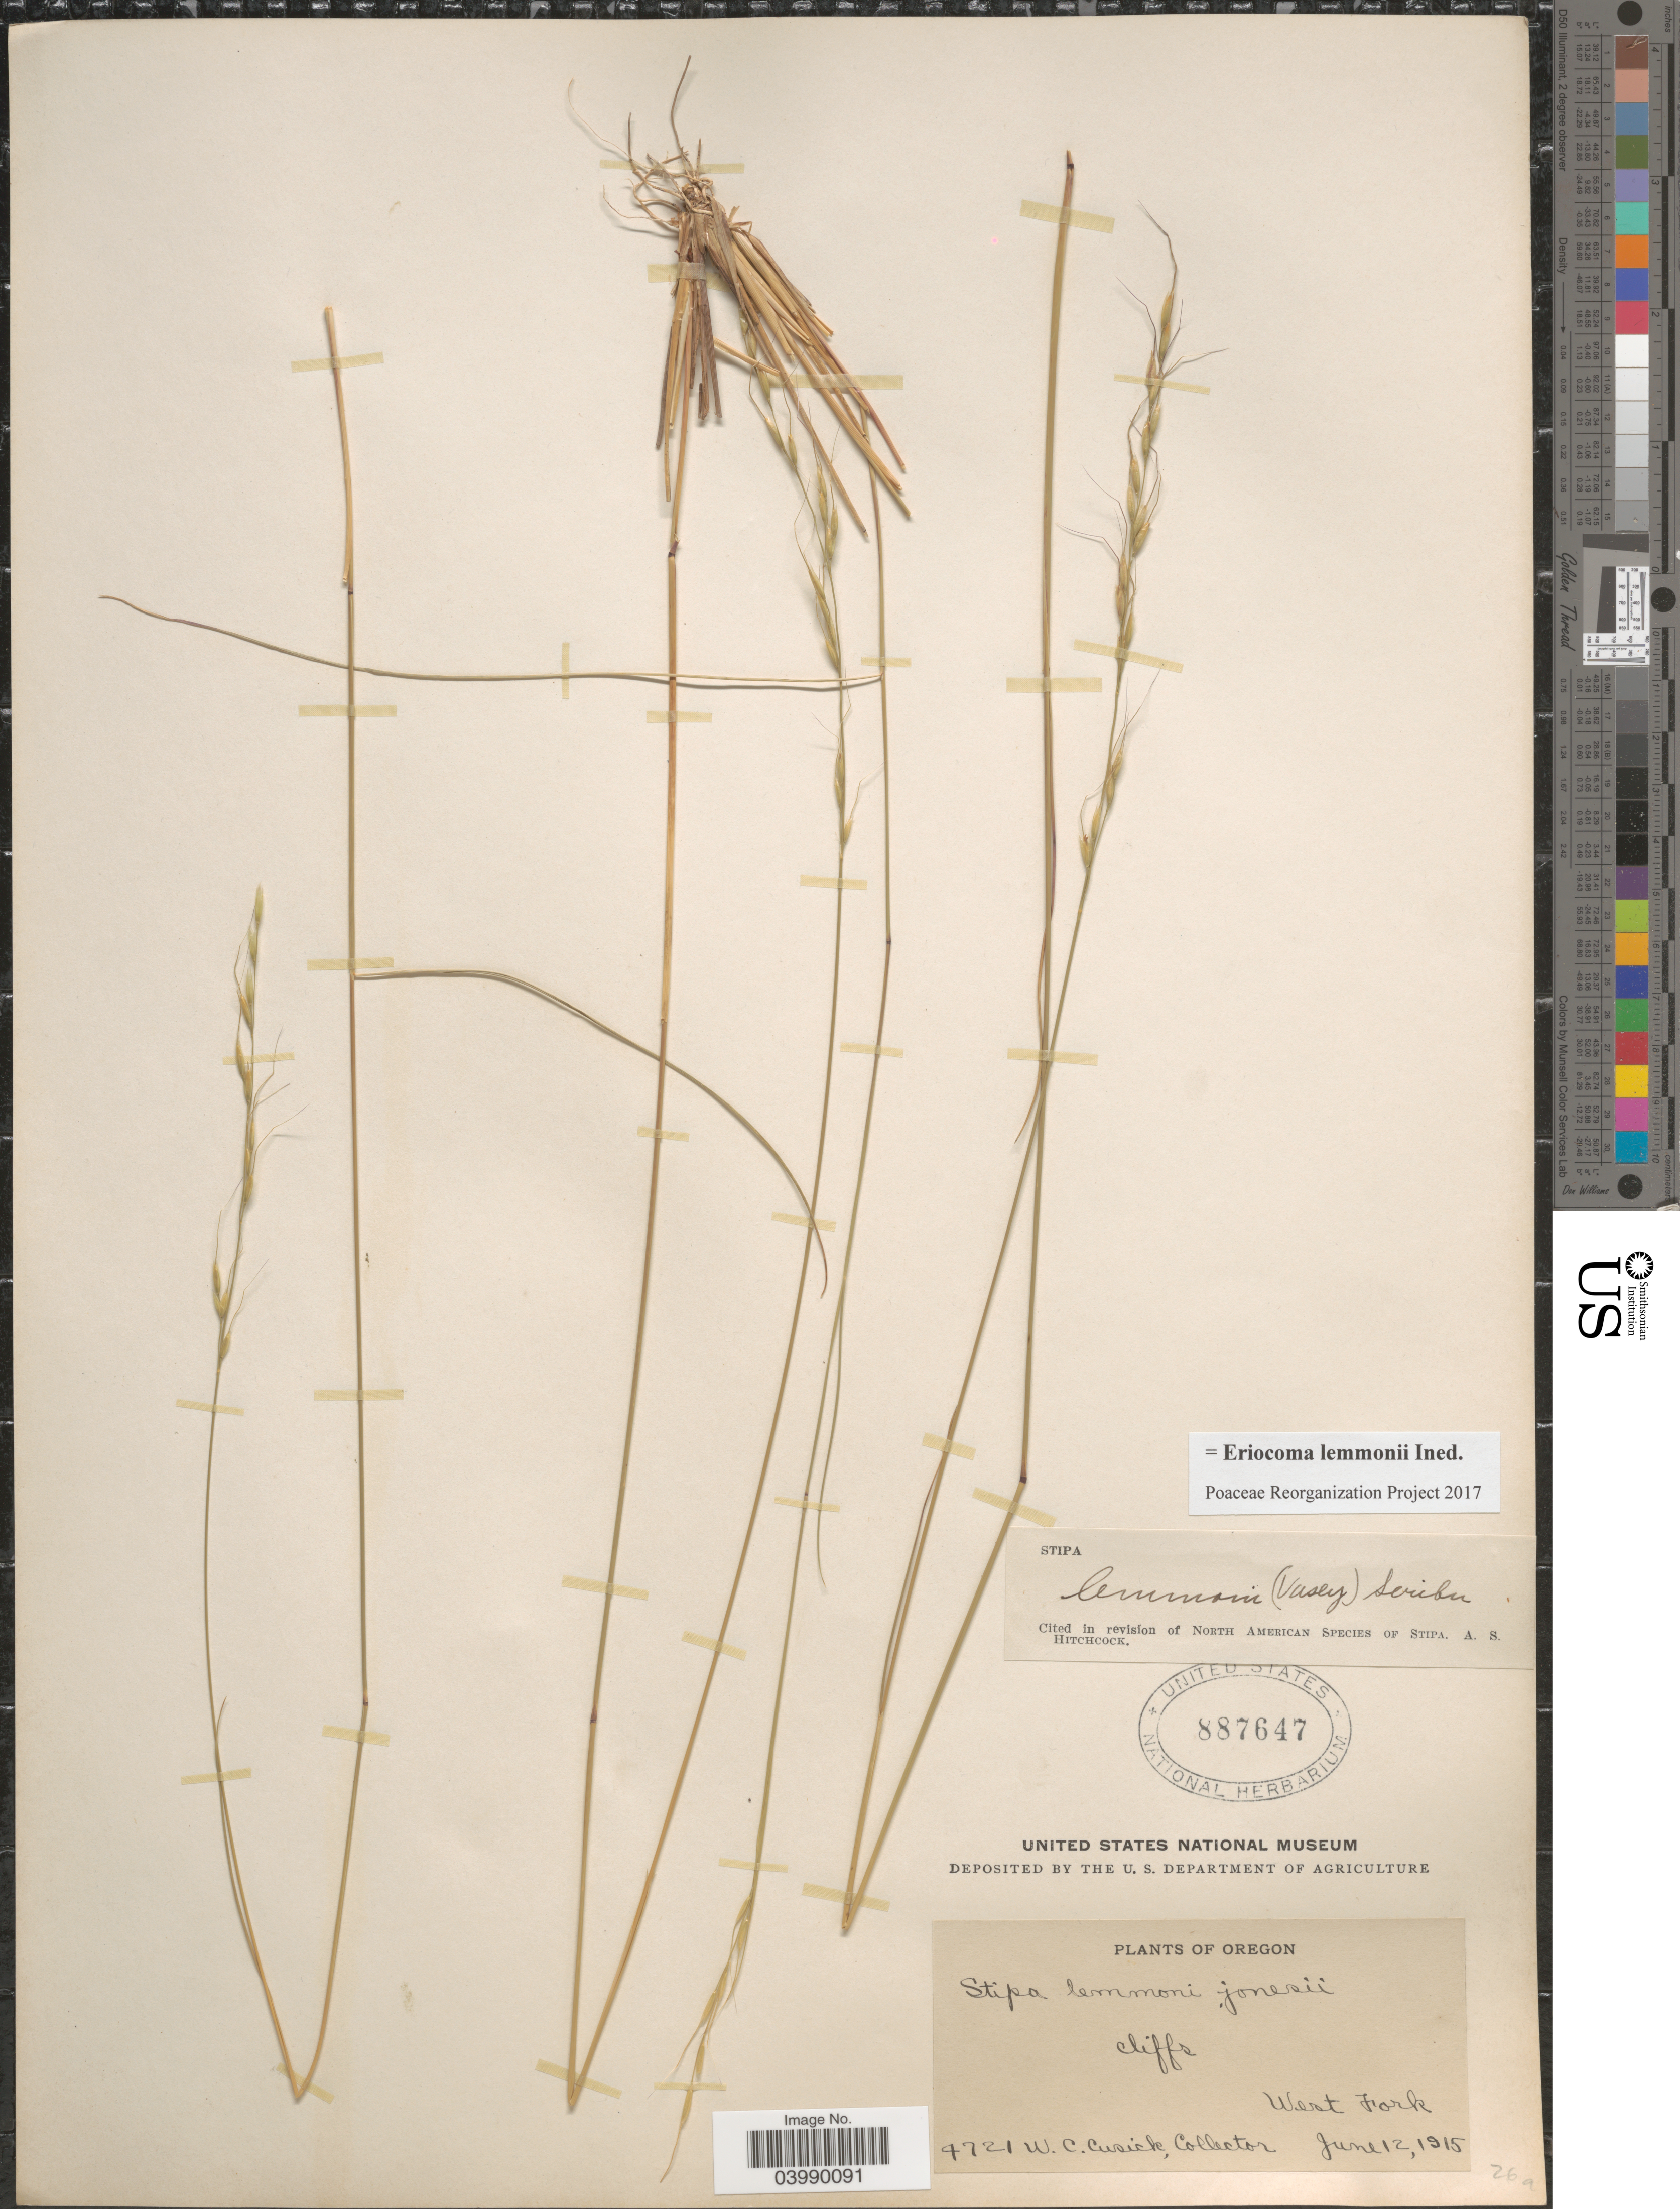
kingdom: Plantae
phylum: Tracheophyta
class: Liliopsida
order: Poales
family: Poaceae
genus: Eriocoma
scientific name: Eriocoma lemmonii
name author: (Vasey) Romasch.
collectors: W. C. Cusick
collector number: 4721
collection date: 1915-06-12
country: United States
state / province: Oregon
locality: West Fork.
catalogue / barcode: US 887647